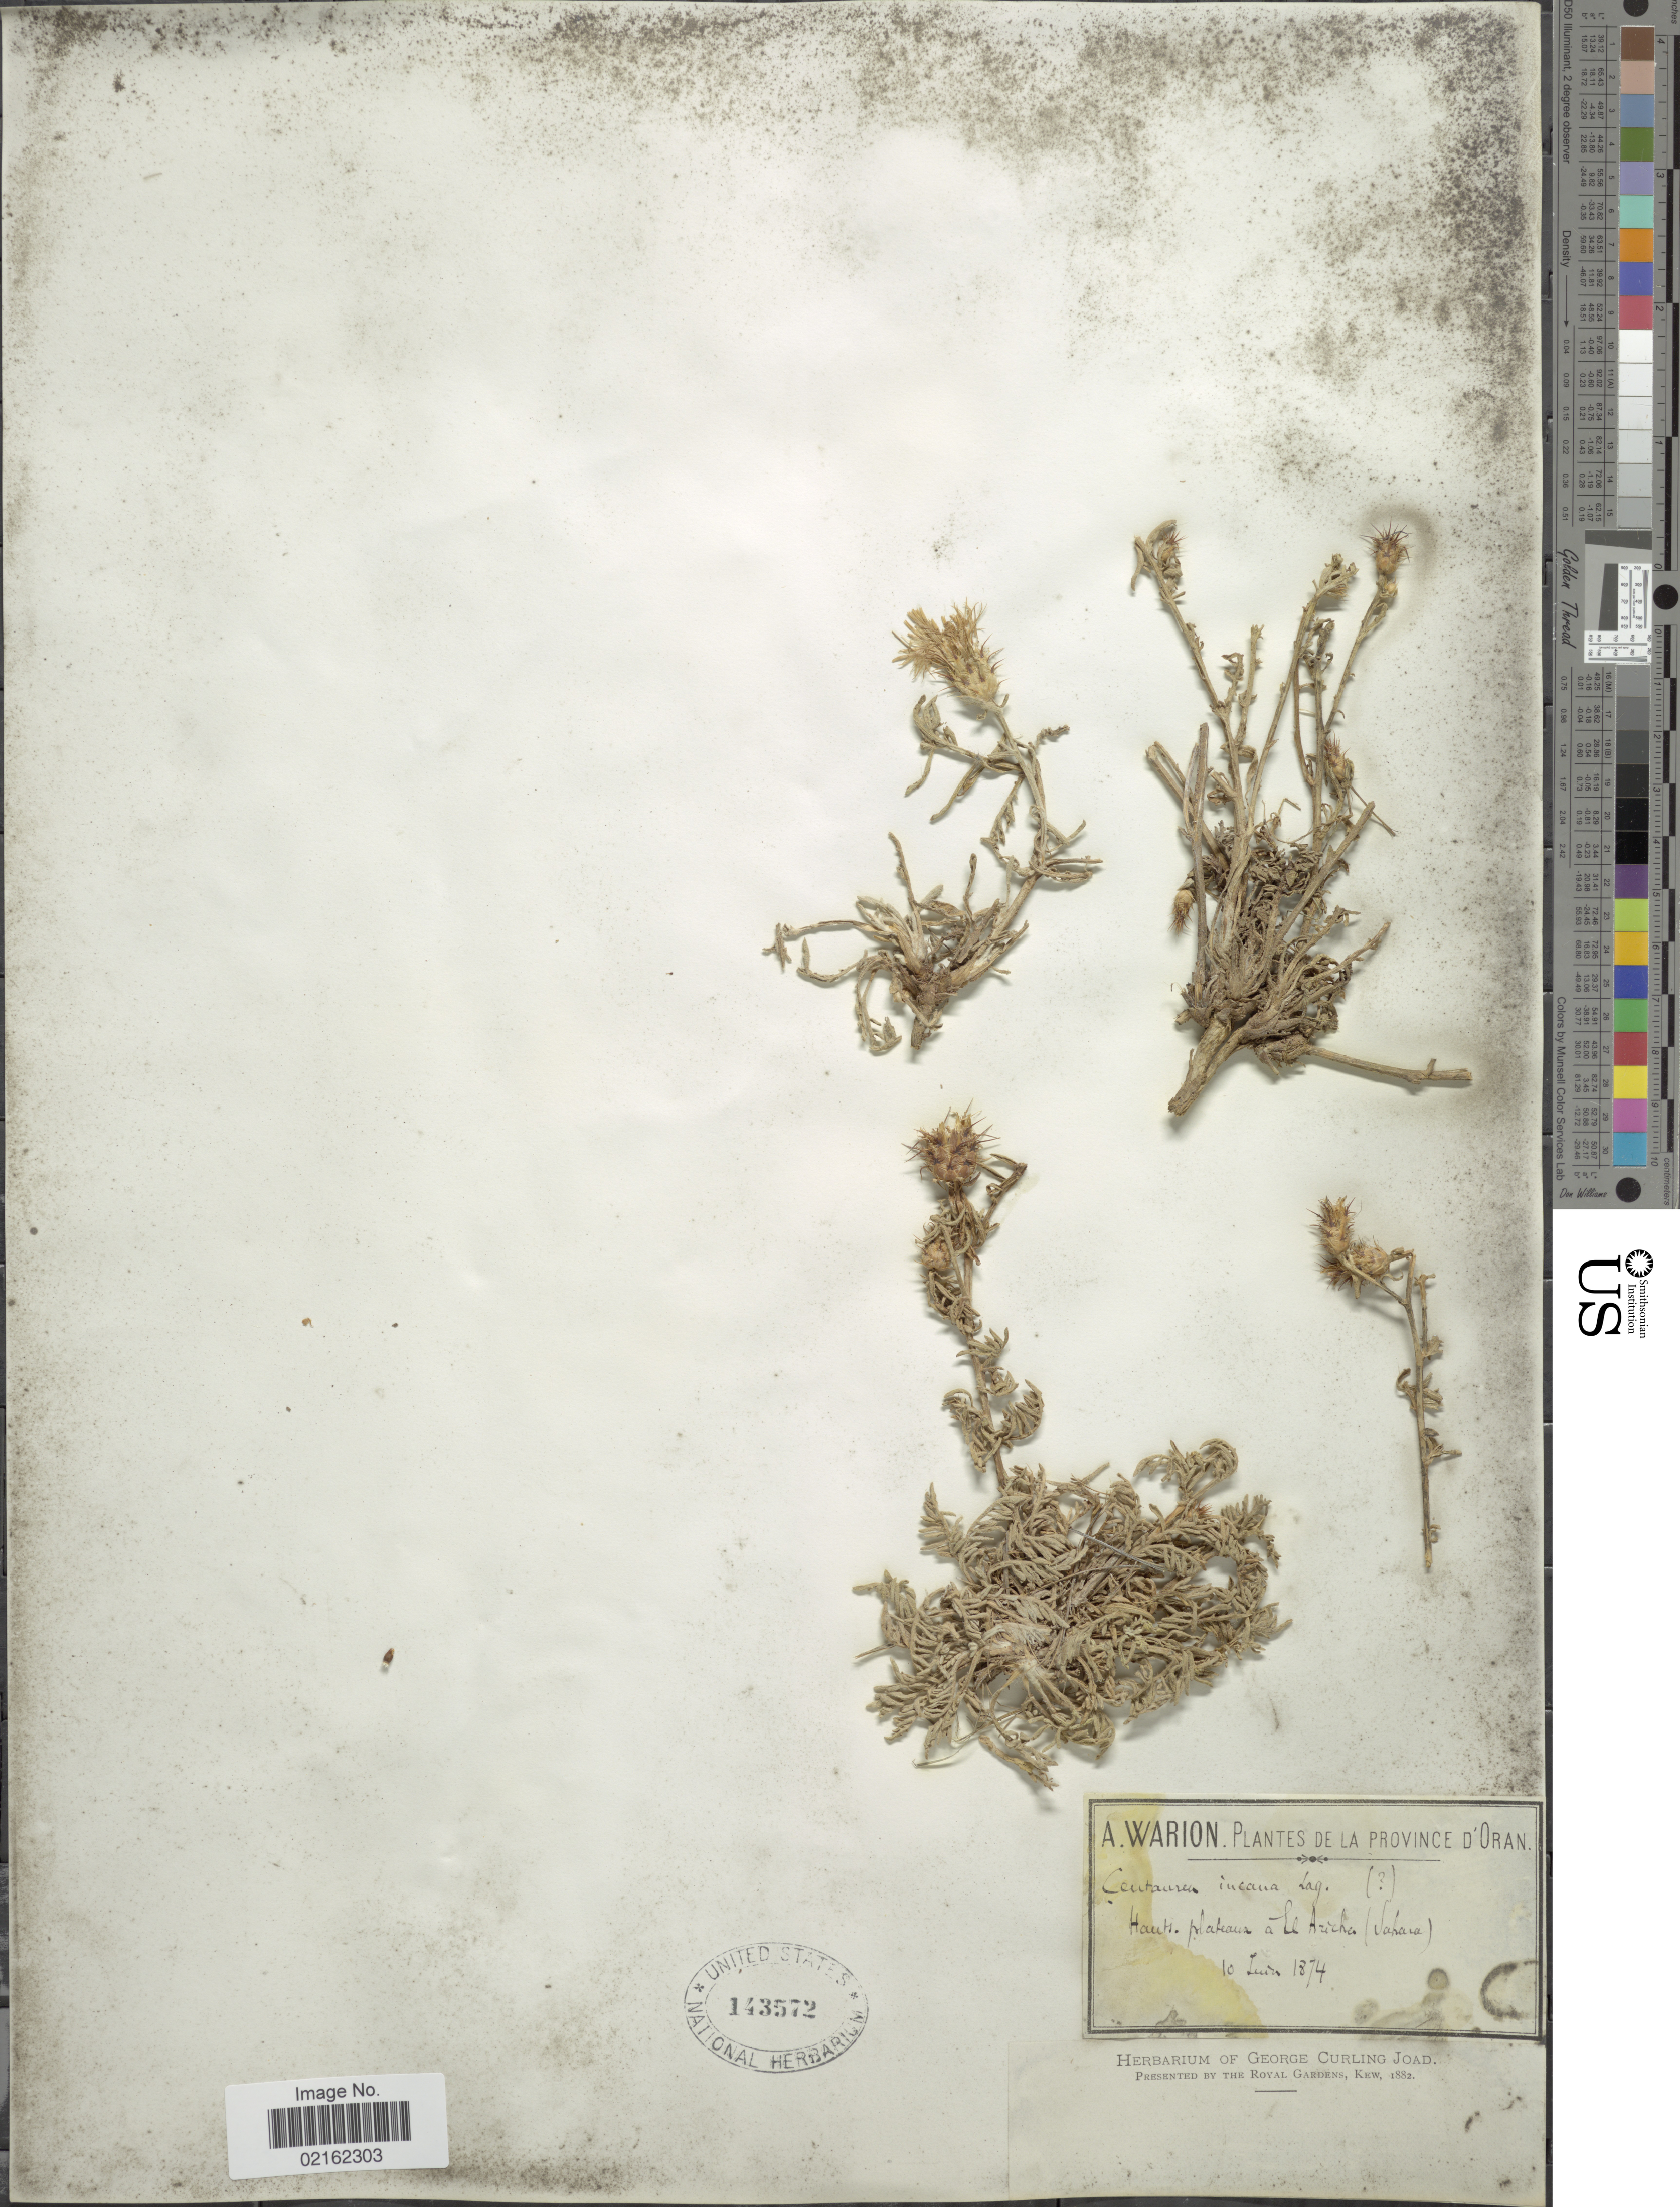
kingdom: Plantae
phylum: Tracheophyta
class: Magnoliopsida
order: Asterales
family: Asteraceae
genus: Centaurea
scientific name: Centaurea resupinata subsp. lagascae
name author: (Nyman) Fern. Casas & Sussana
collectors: A. Warion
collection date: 1874-06-10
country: Algeria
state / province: Oran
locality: El Aricha (Sahara)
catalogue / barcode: US 143572